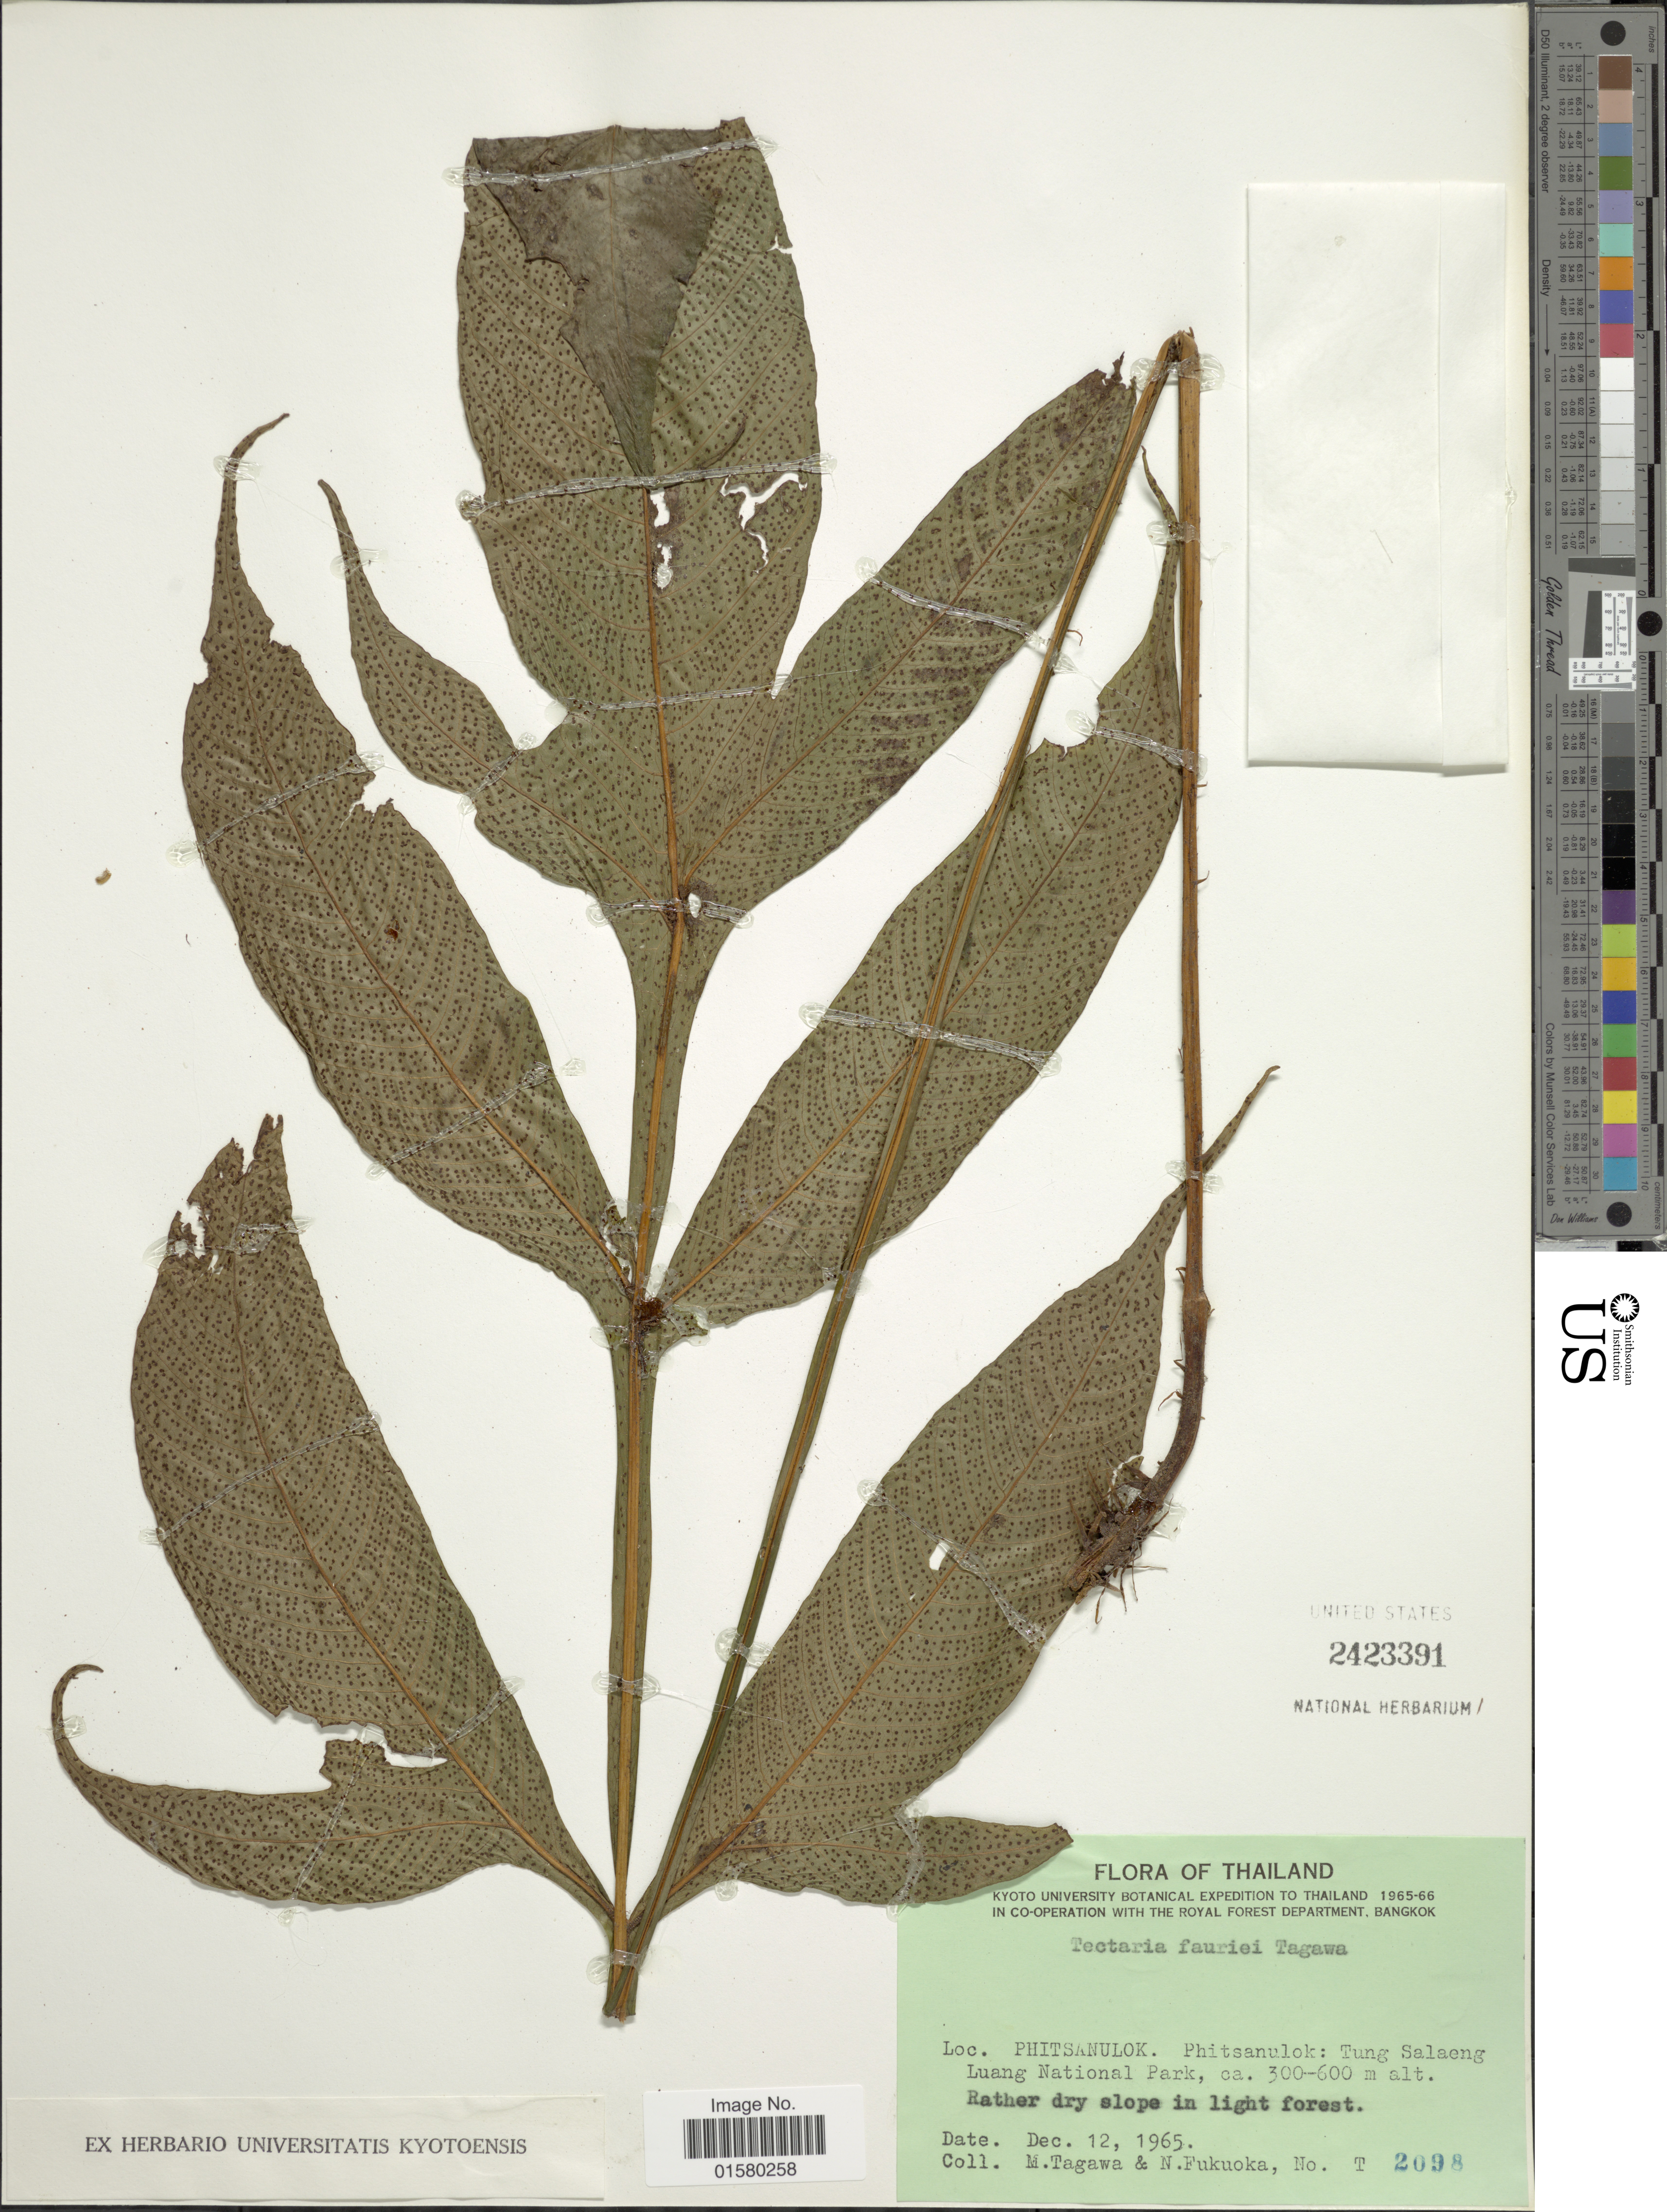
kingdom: Plantae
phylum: Tracheophyta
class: Polypodiopsida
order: Polypodiales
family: Tectariaceae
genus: Tectaria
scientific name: Tectaria fauriei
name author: Tagawa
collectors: M. Tagawa & N. Fukuoka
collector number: T2098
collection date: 1965-12-12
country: Thailand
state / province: Phitsanulok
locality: Phitsanulok: Tung Salaeng Luang National Park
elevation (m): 300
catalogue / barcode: US 2423391